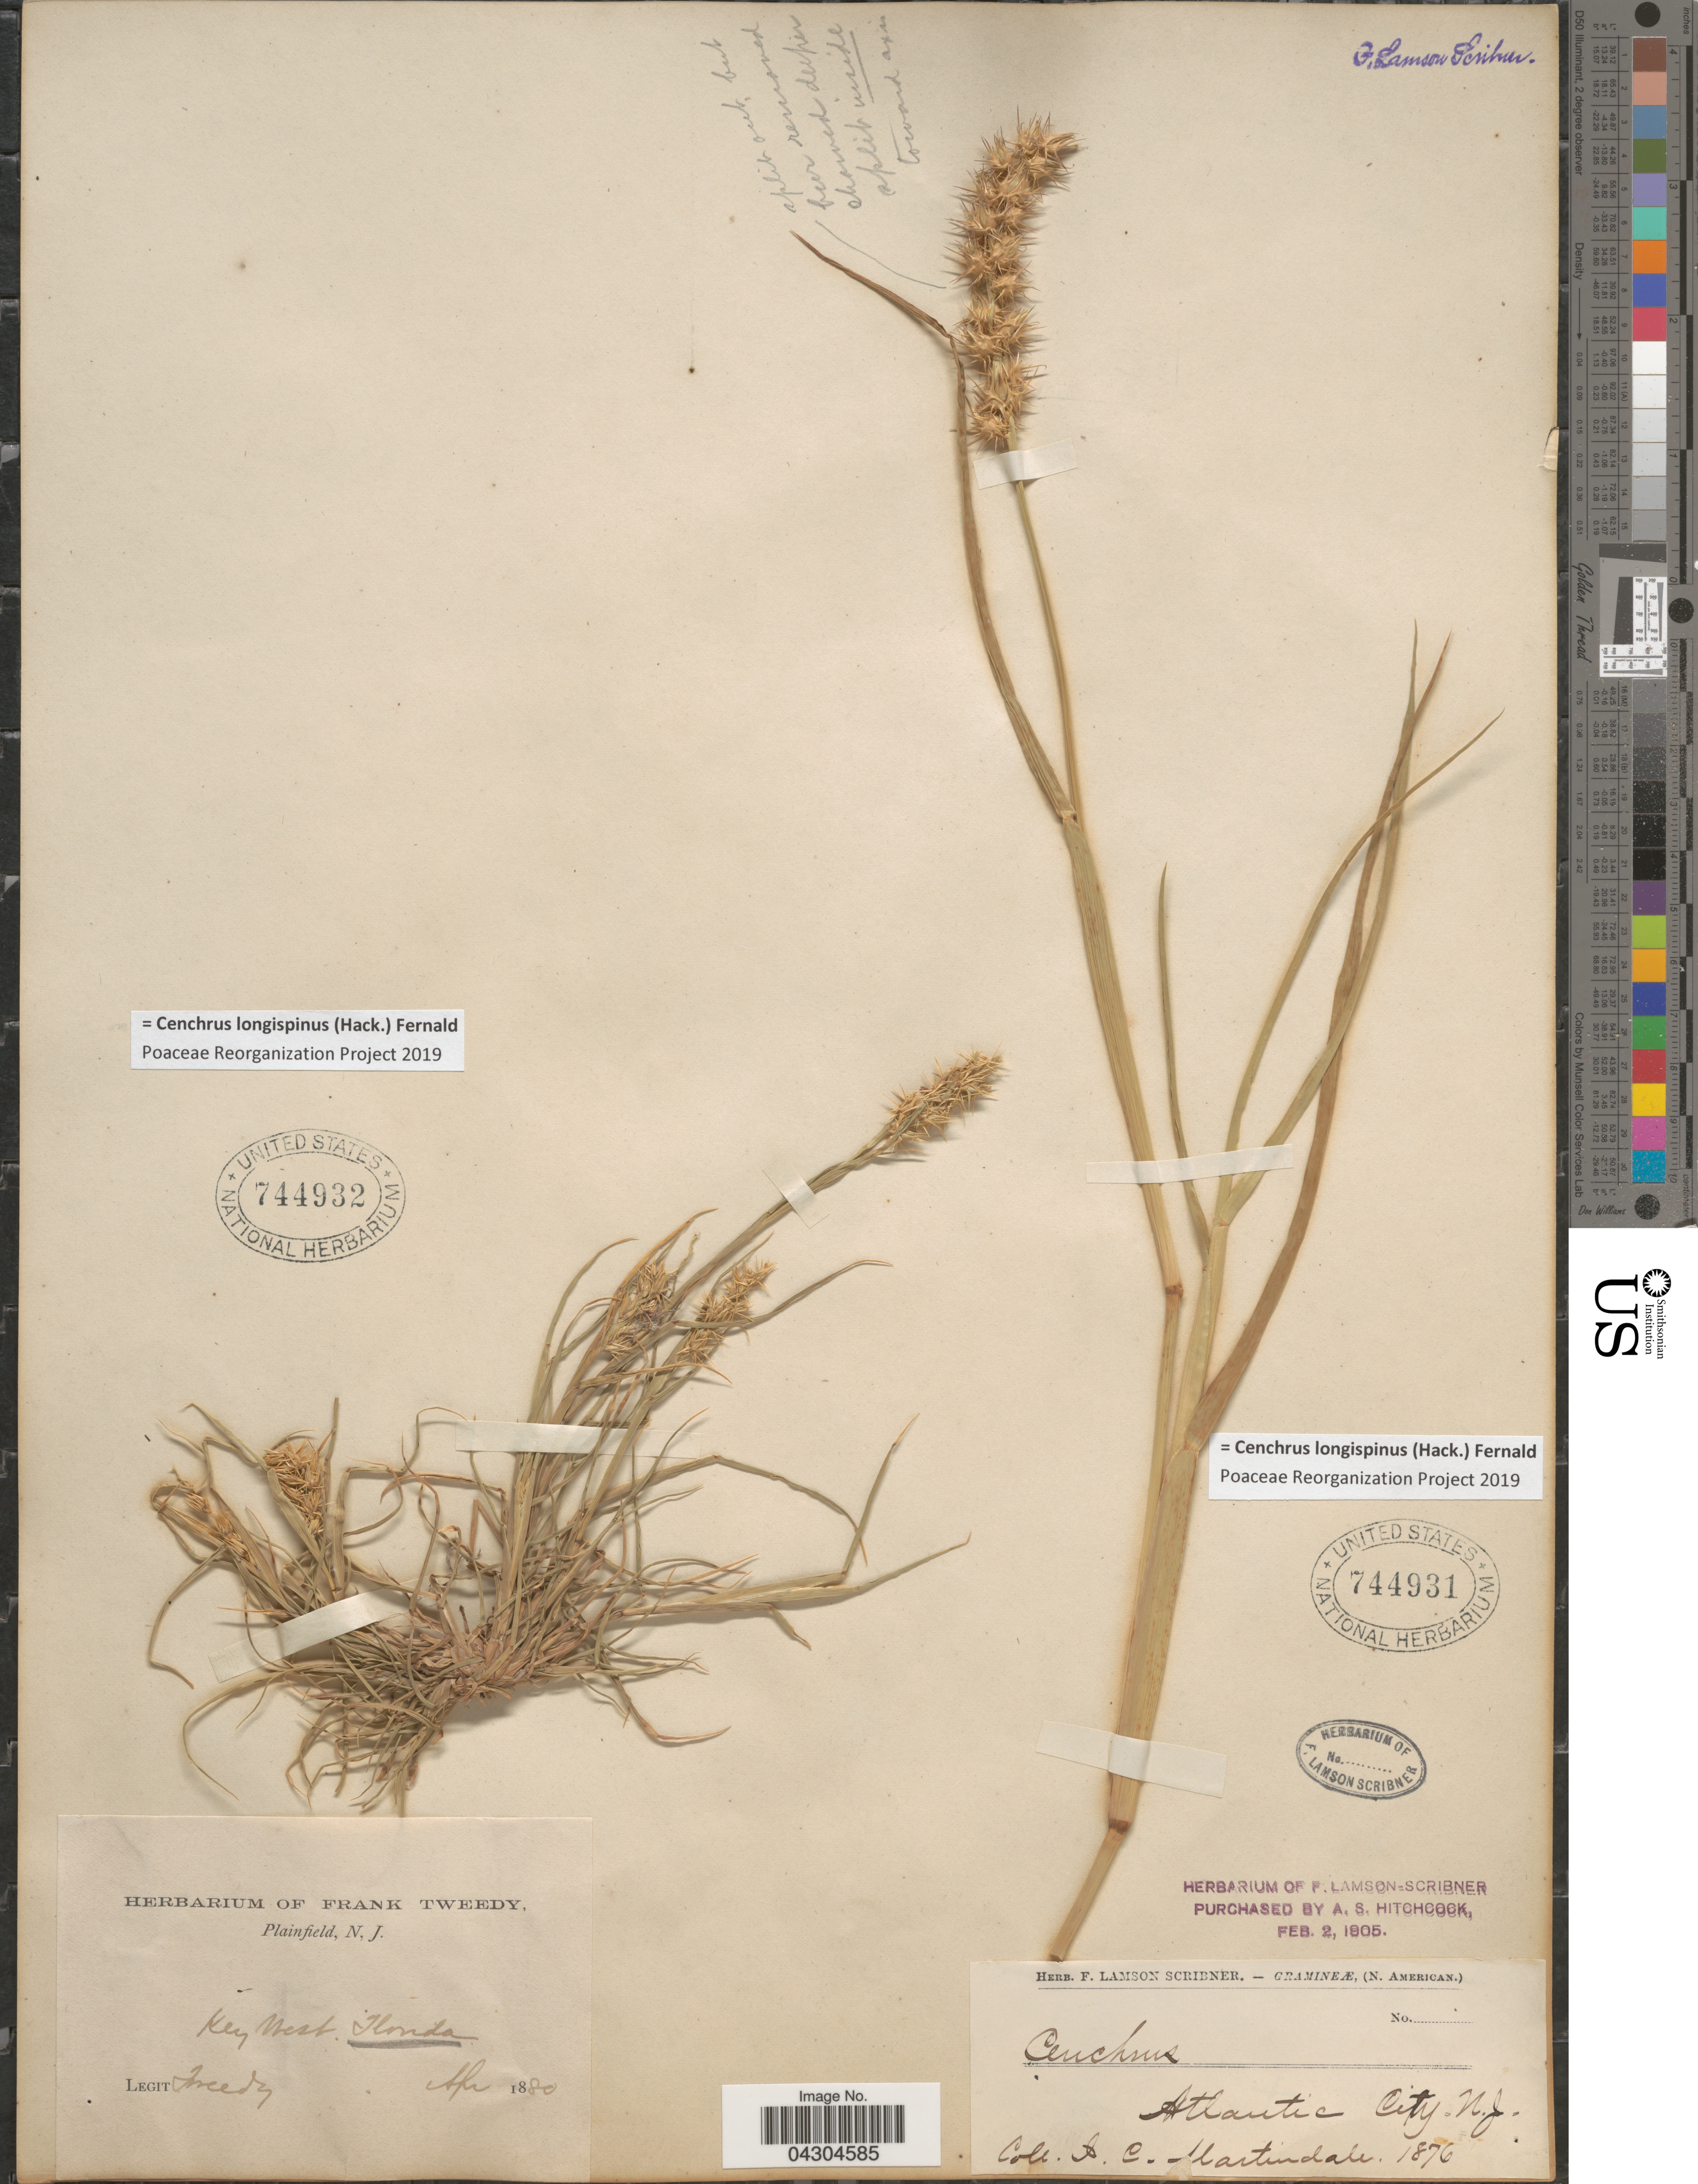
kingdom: Plantae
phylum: Tracheophyta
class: Liliopsida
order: Poales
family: Poaceae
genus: Cenchrus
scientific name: Cenchrus longispinus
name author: (Hack.) Fernald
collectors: F. Tweedy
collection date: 1880-04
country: United States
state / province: Florida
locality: Key West.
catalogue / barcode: US 744932